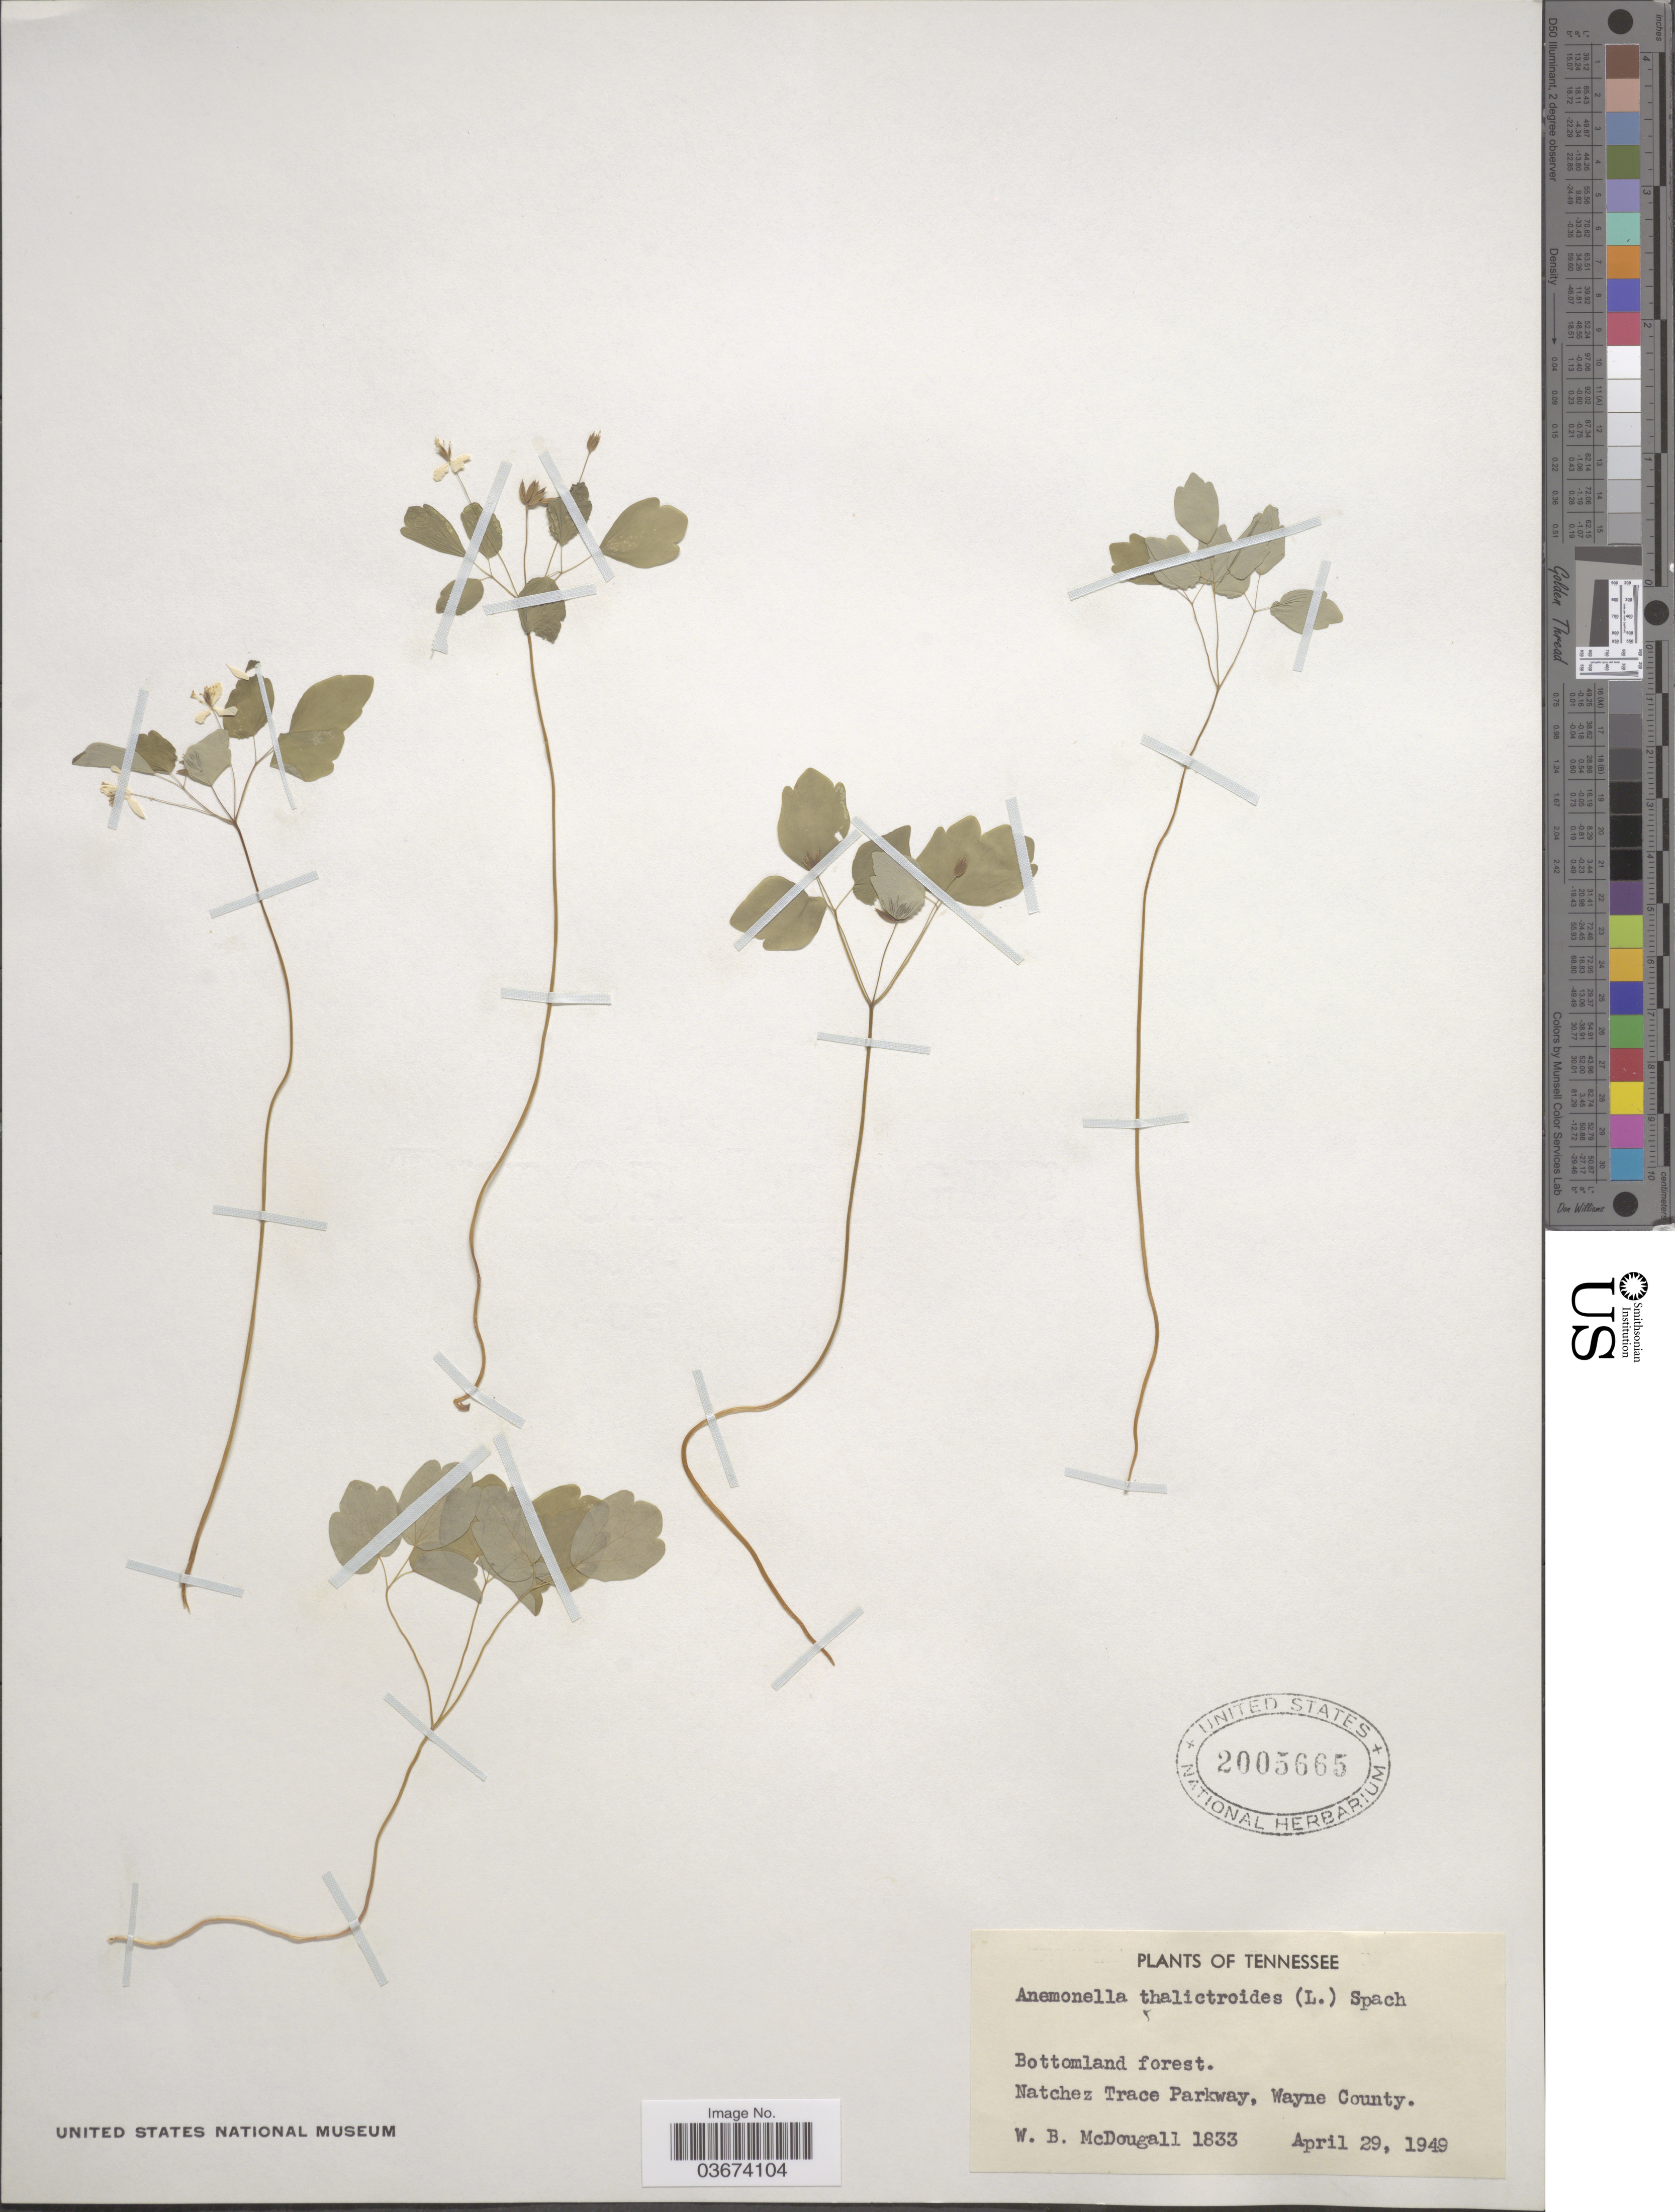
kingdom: Plantae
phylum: Tracheophyta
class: Magnoliopsida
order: Ranunculales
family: Ranunculaceae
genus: Thalictrum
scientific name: Thalictrum thalictroides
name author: (L.) A.J. Eames & B. Boivin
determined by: Strong, M. T., (US), Smithsonian Institution - National Museum of Natural History (UNITED STATES)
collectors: W. B. McDougall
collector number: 1833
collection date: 1949-04-29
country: United States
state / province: Tennessee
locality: Bottomland forest. Natchez Trace Parkway, Wayne County.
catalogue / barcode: US 2005665